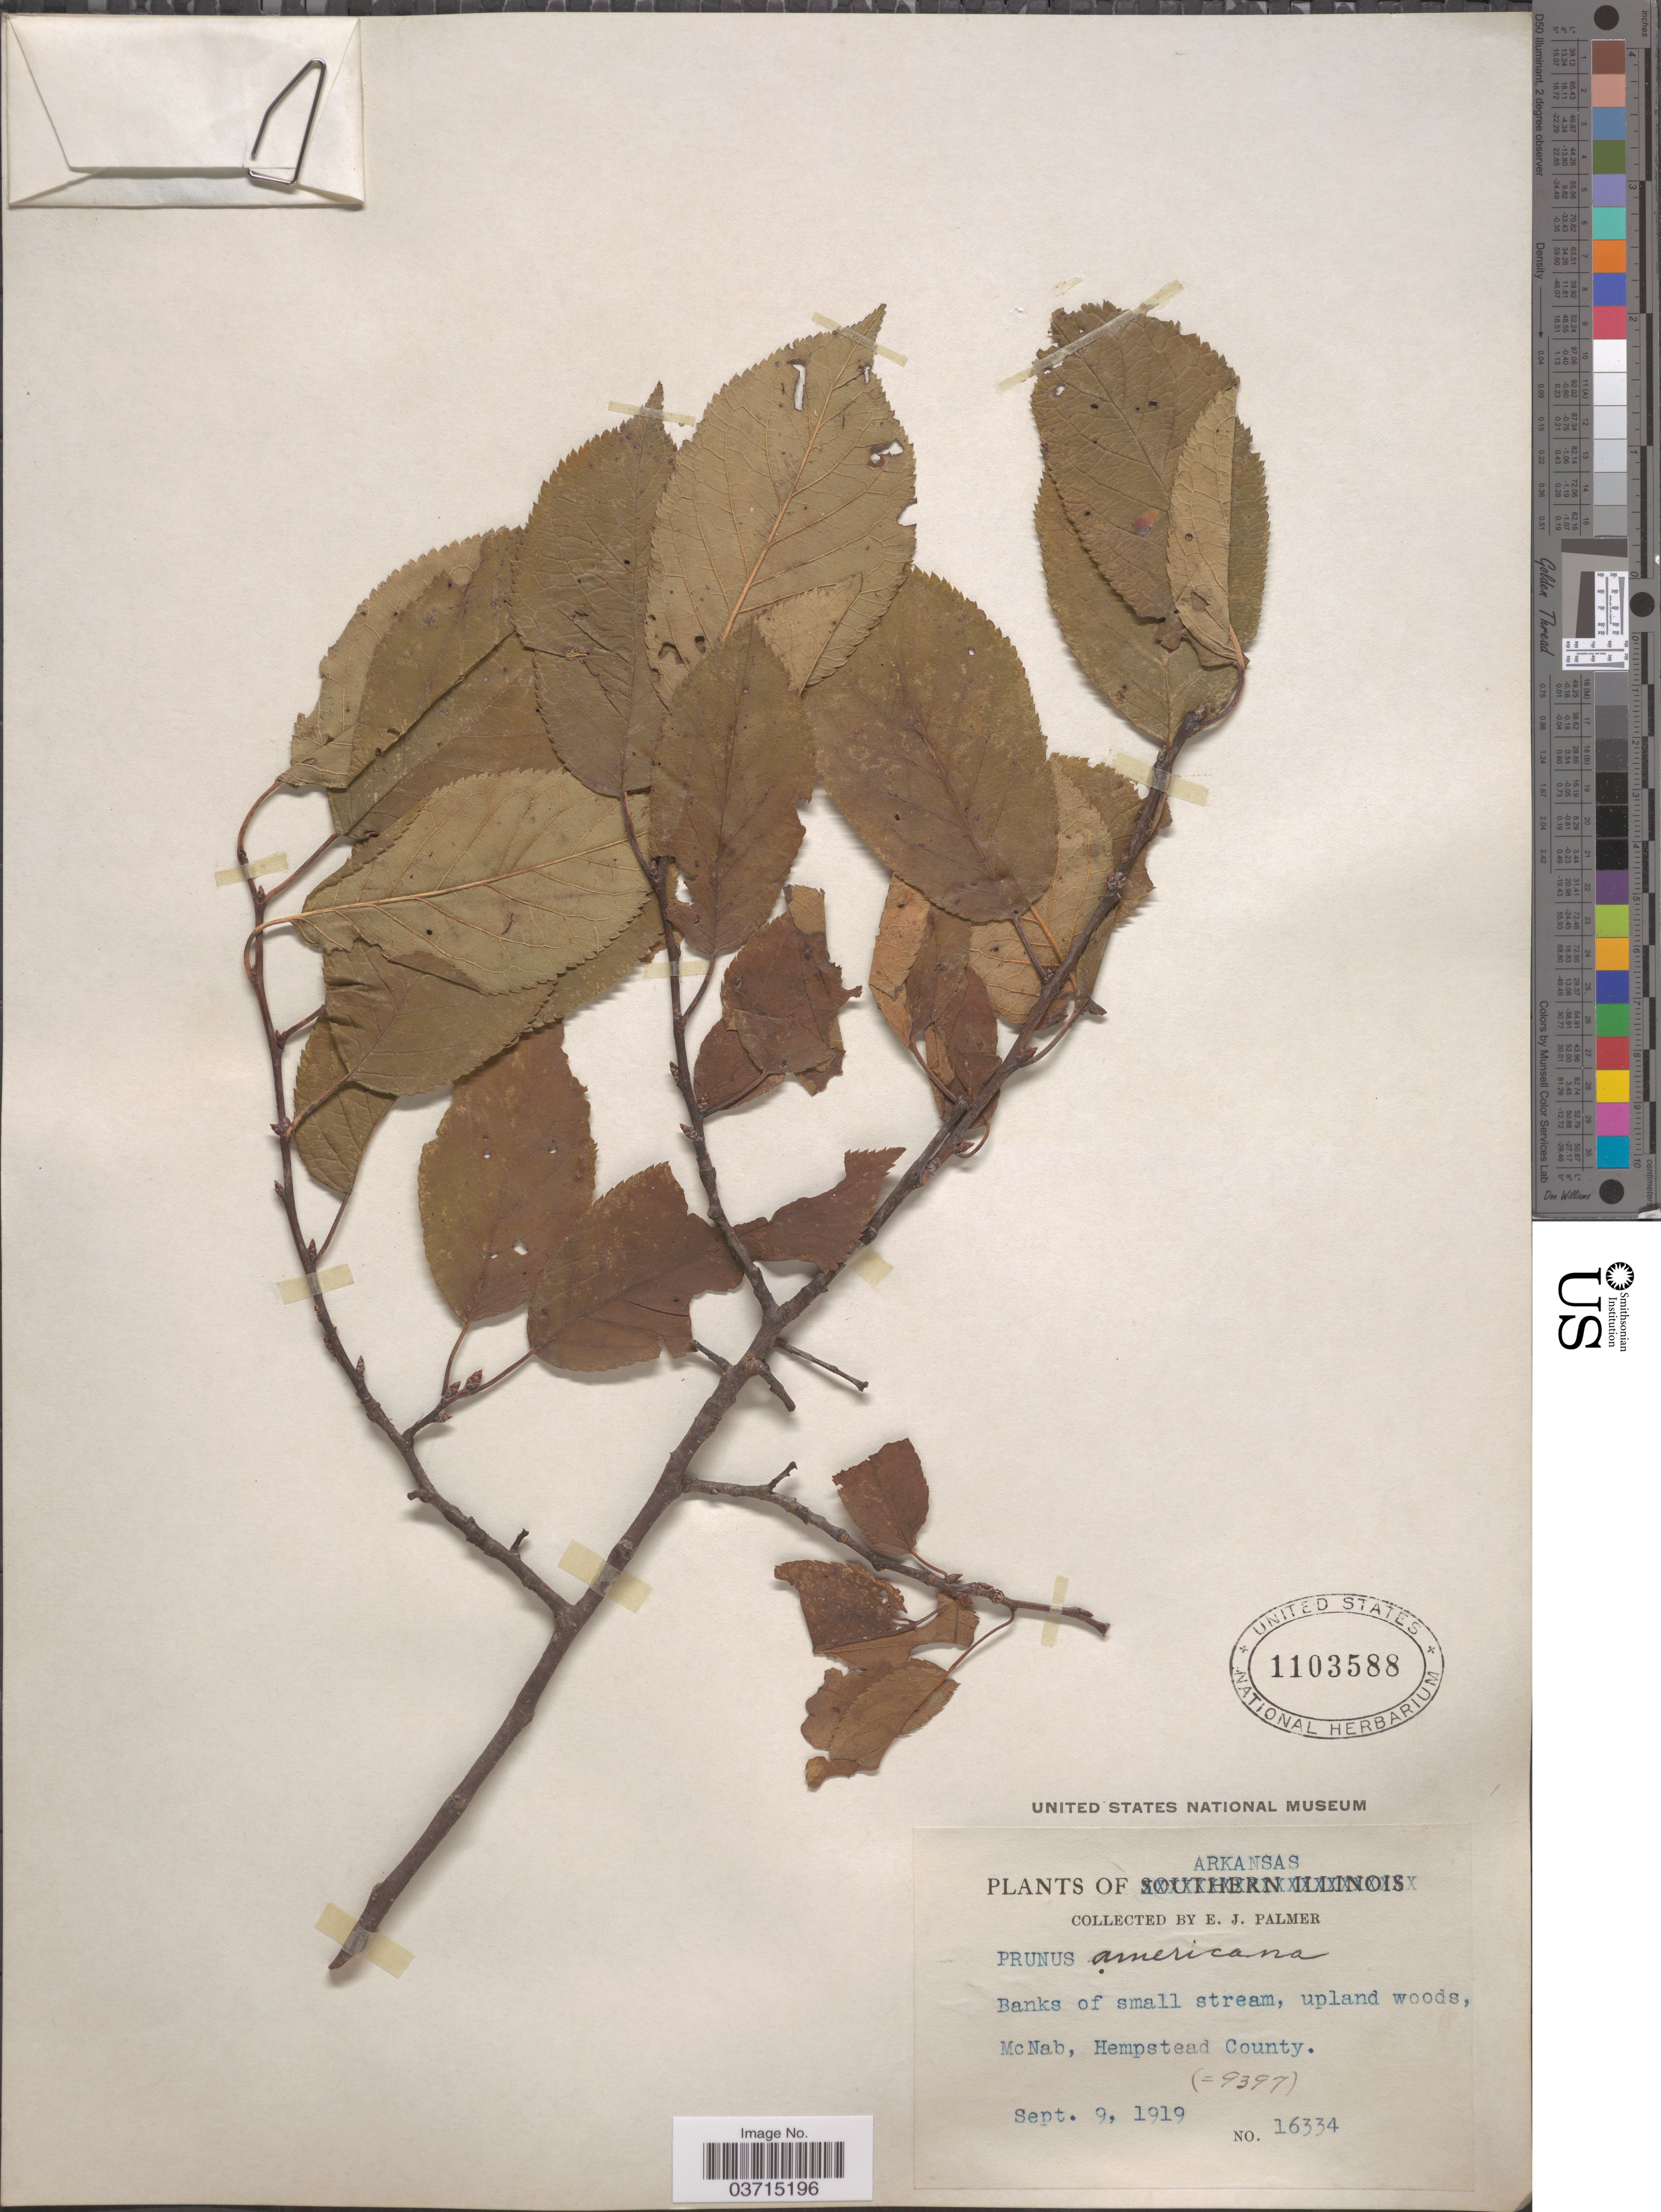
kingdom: Plantae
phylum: Tracheophyta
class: Magnoliopsida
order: Rosales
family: Rosaceae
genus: Prunus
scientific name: Prunus americana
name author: Marshall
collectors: E. J. Palmer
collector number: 16334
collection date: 1919-09-09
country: United States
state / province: Arkansas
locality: McNab, Hempstead County.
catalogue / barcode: US 1103588